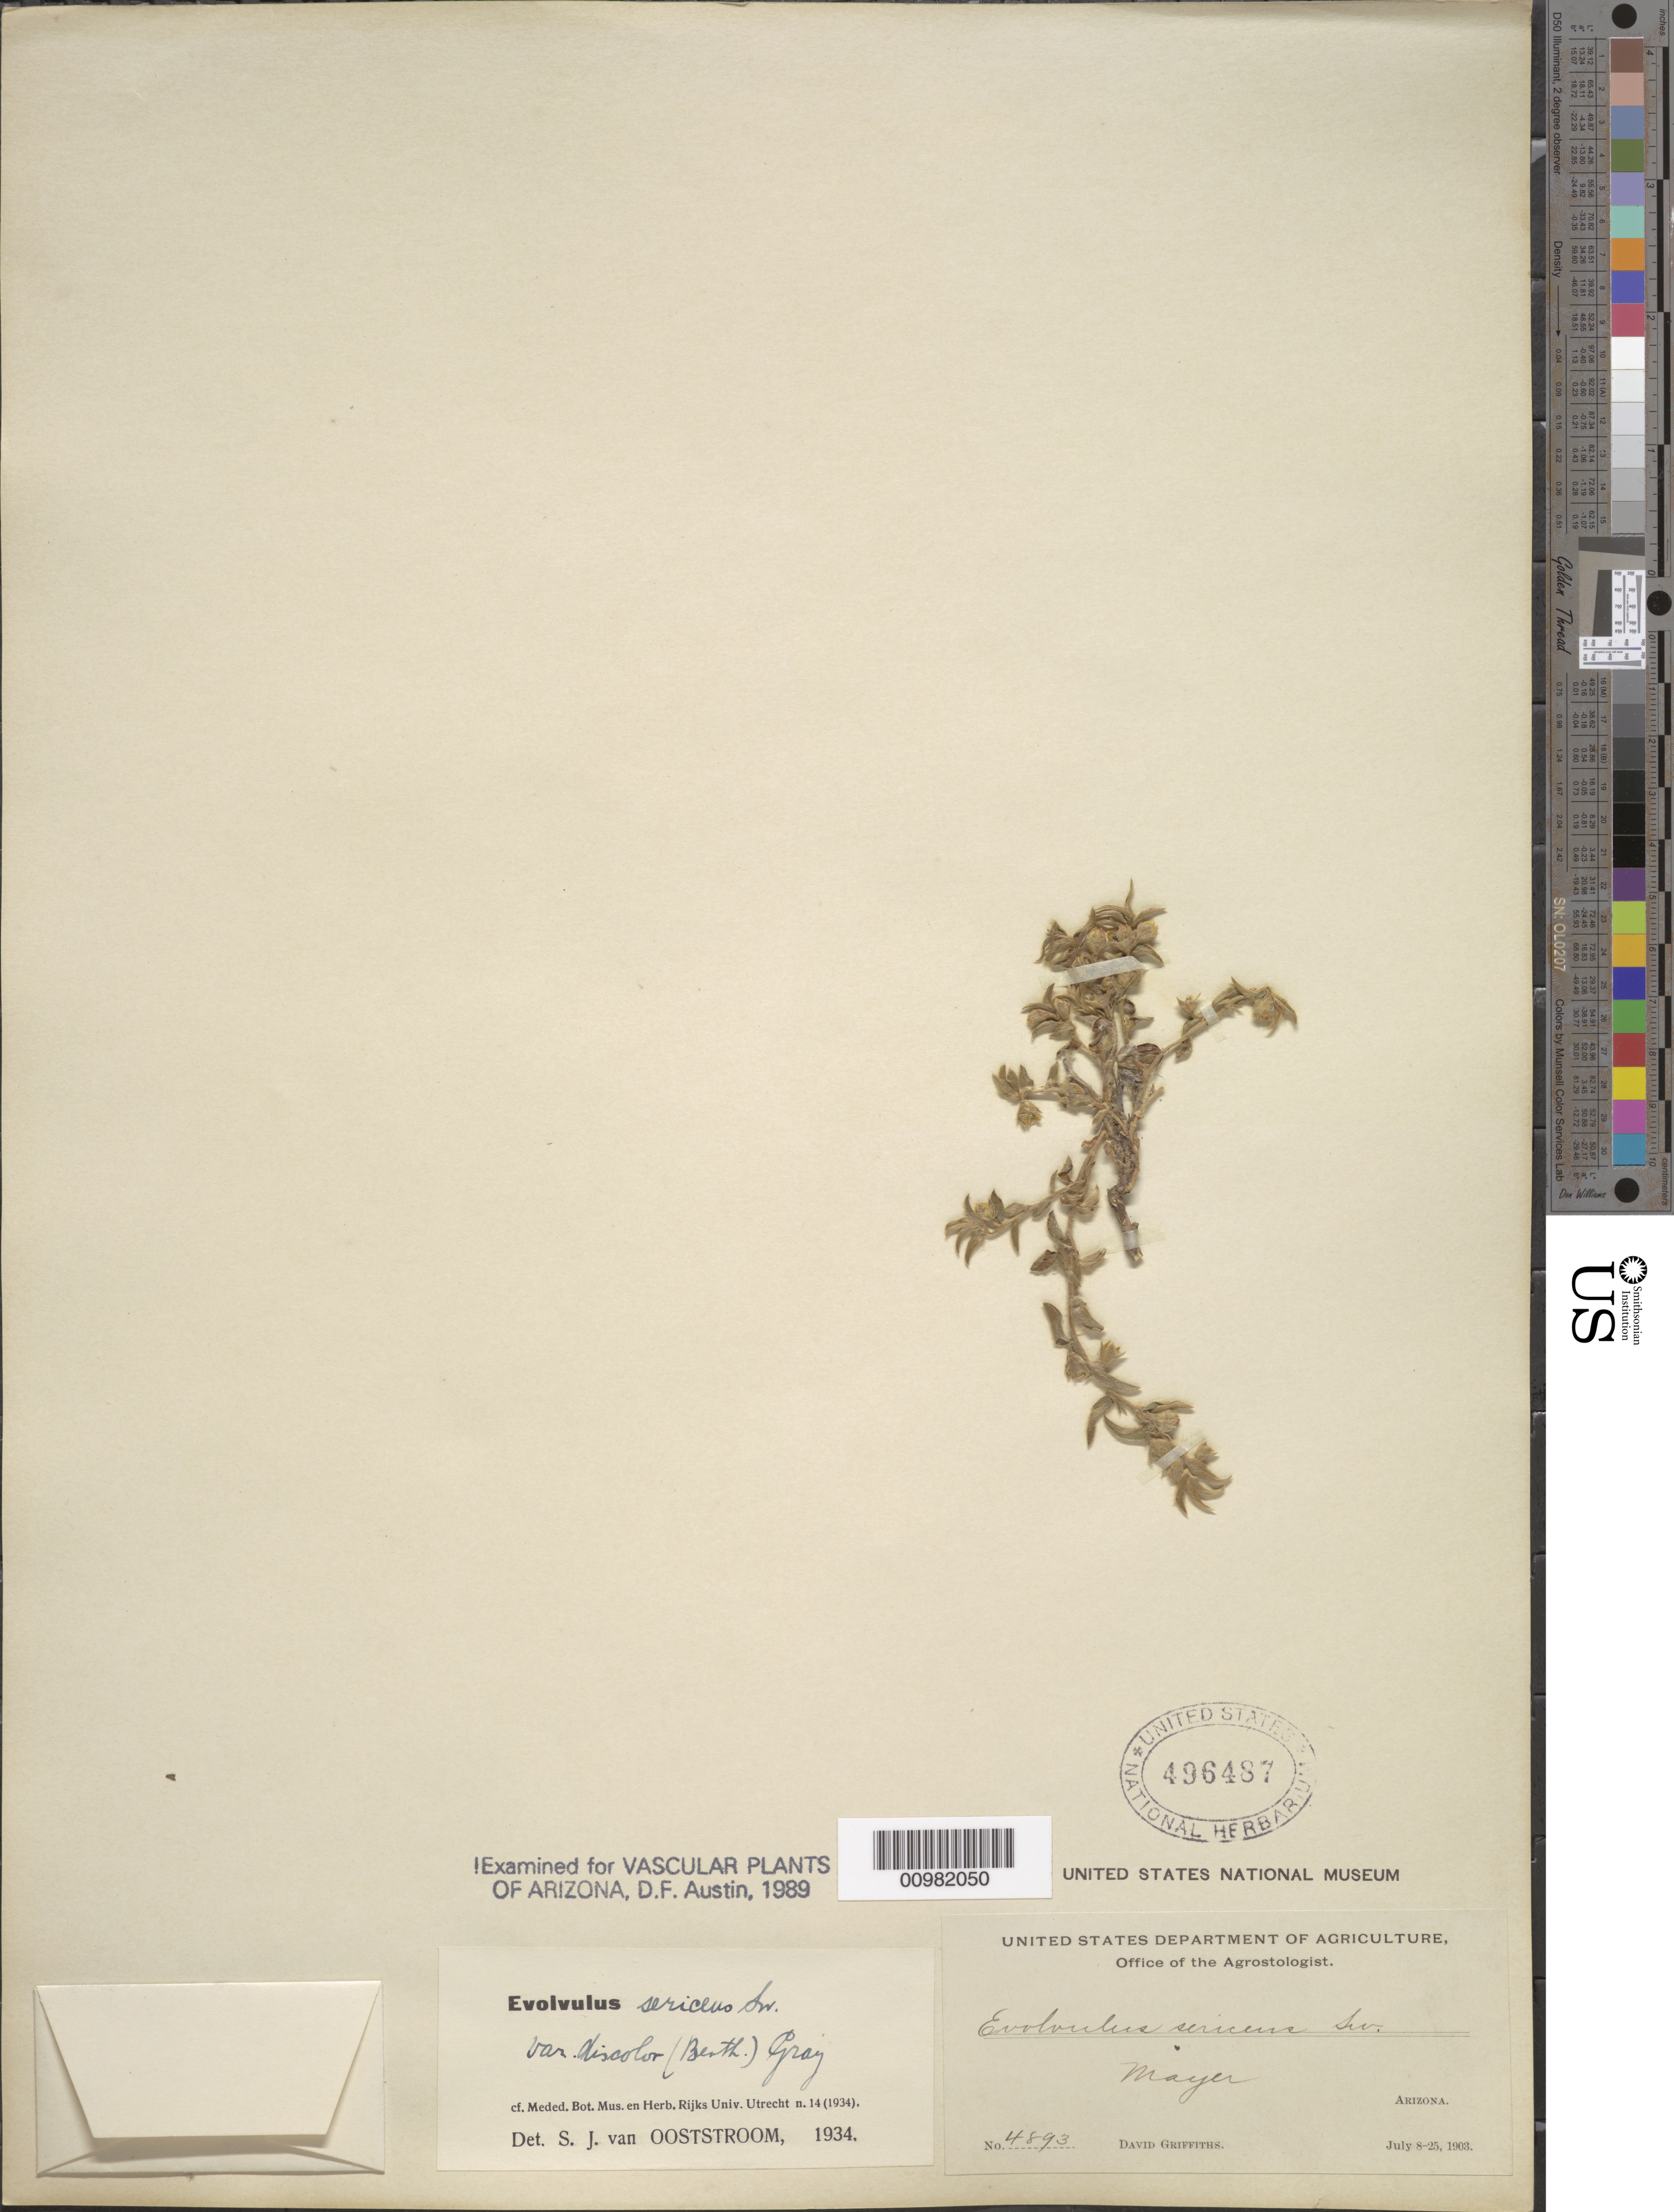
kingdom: Plantae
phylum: Tracheophyta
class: Magnoliopsida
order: Solanales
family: Convolvulaceae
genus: Evolvulus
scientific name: Evolvulus sericeus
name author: Sw.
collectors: D. Griffiths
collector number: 4893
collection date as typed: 08 Jul 1903 to 25 Jul 1903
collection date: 1903-07-08/1903-07-25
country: United States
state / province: Arizona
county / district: Yavapai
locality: Mayer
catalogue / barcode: US 496487